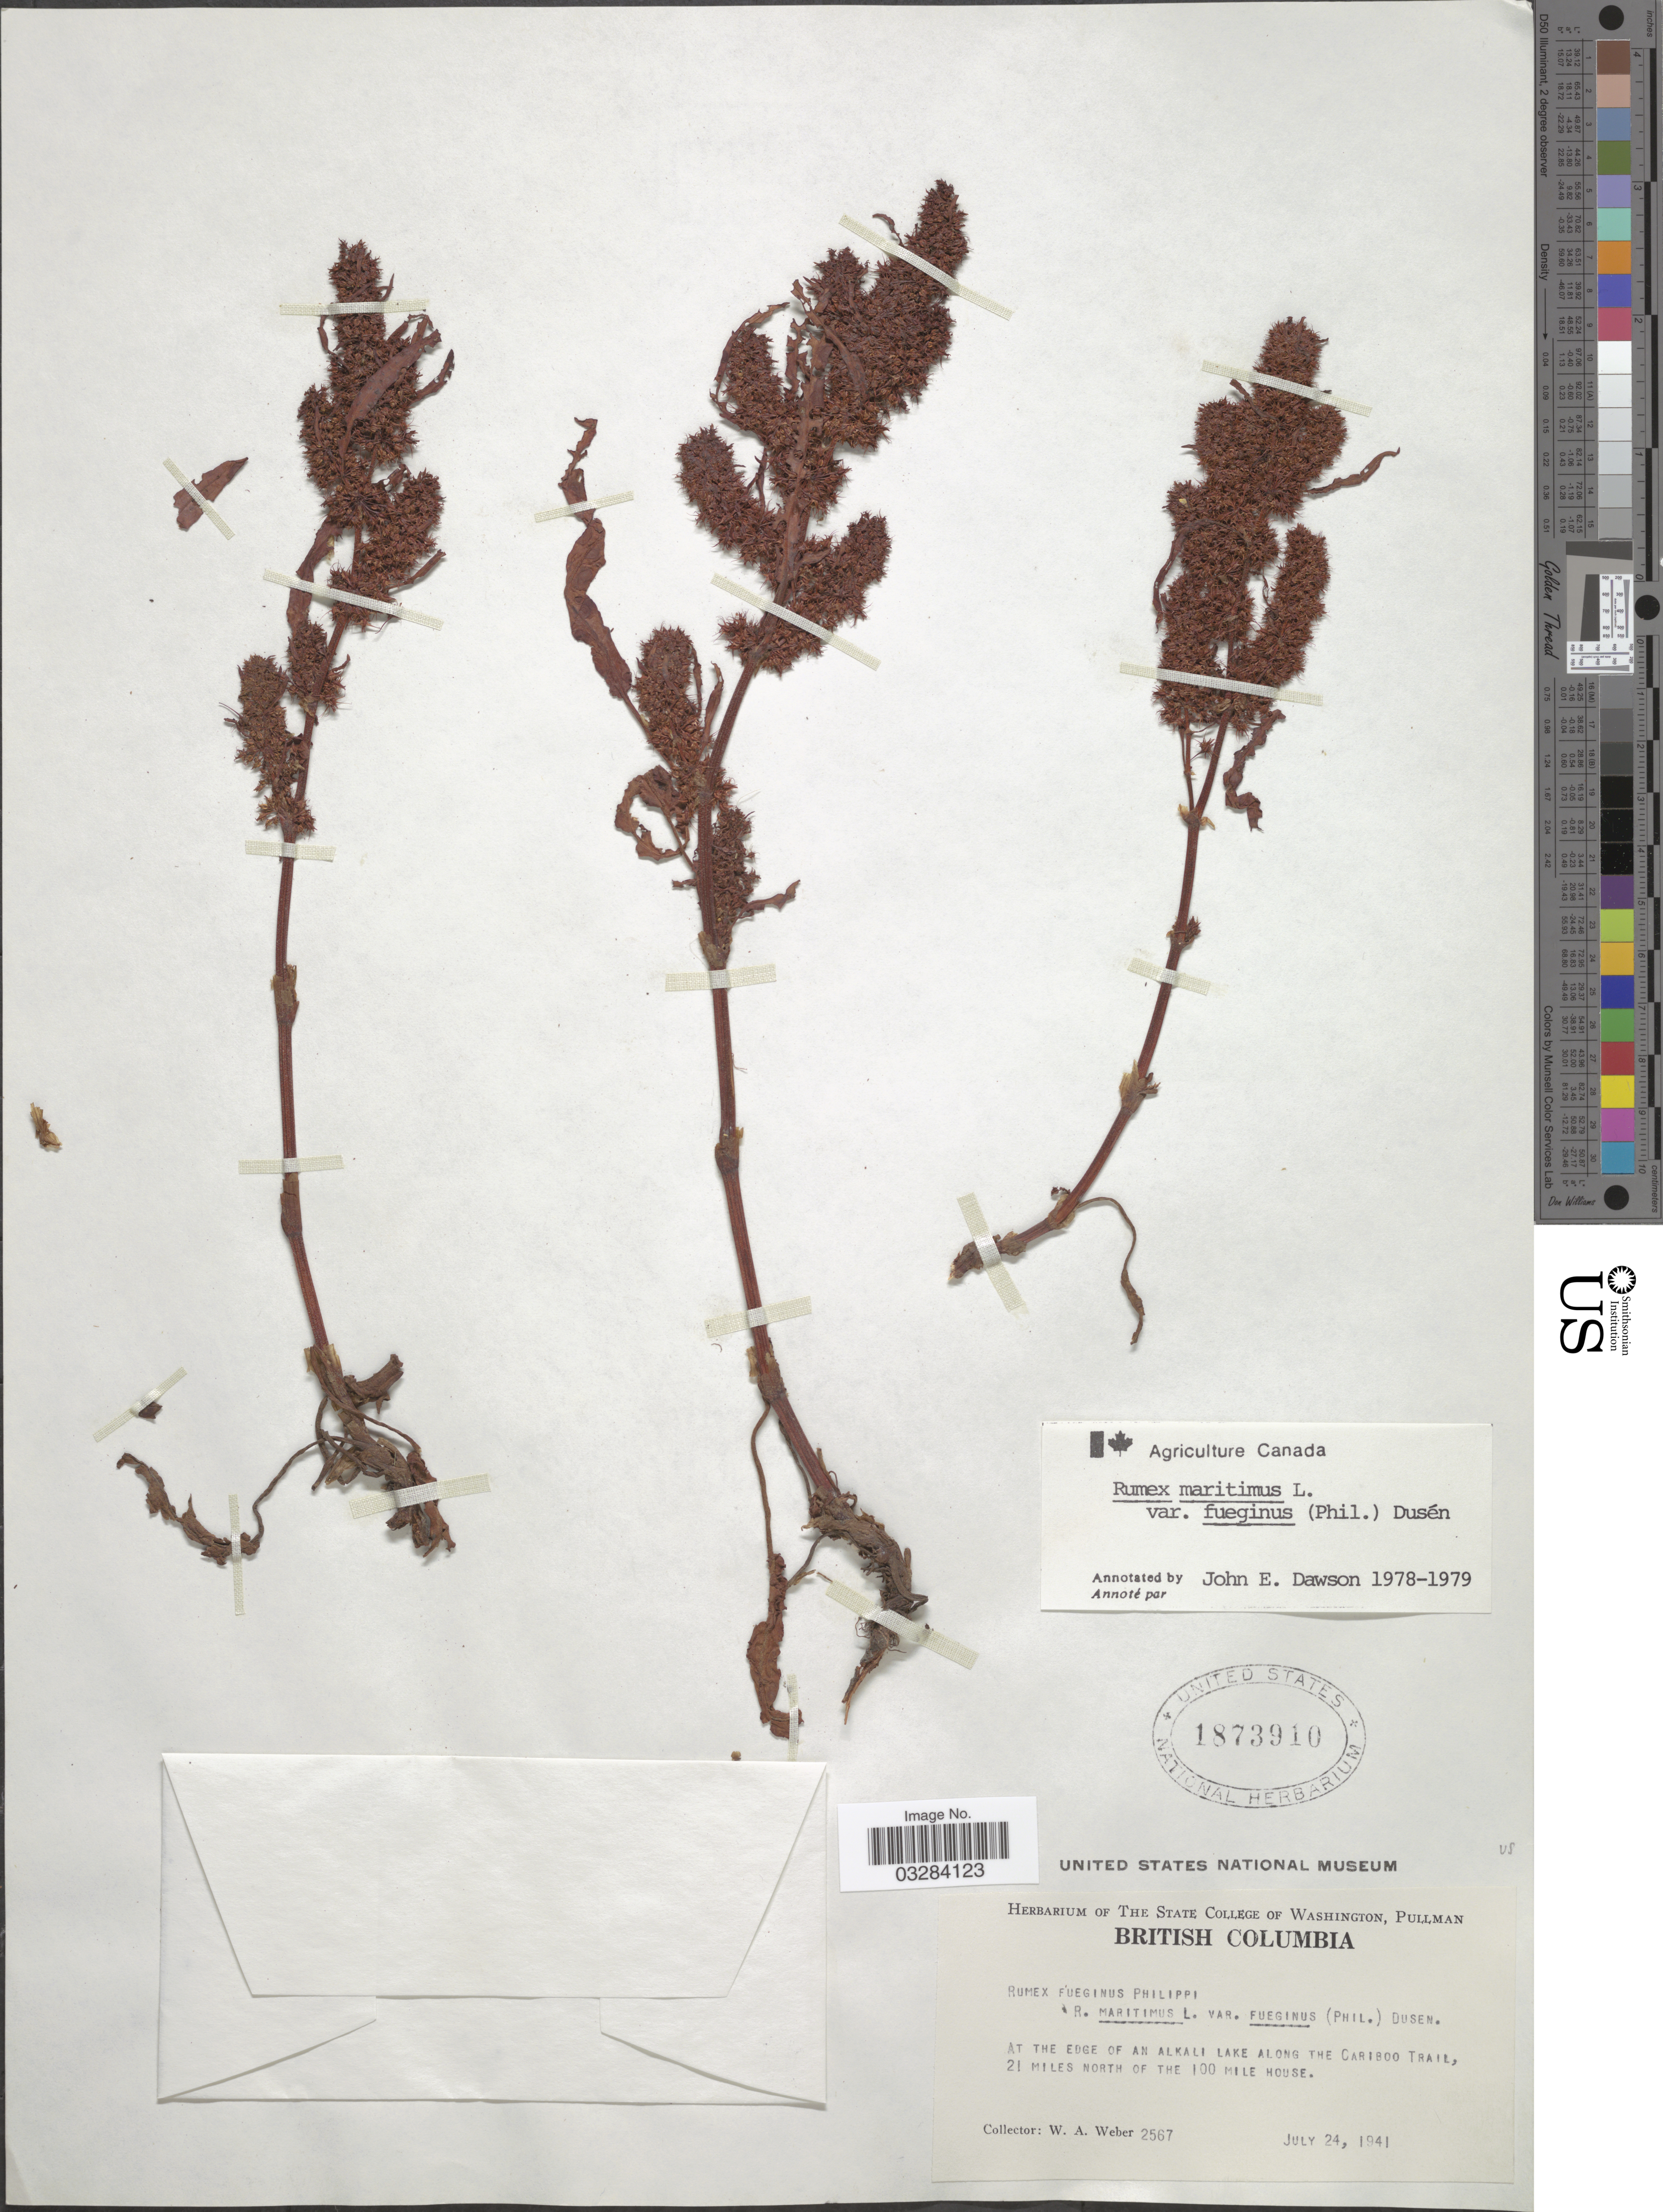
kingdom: Plantae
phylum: Tracheophyta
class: Magnoliopsida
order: Caryophyllales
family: Polygonaceae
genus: Rumex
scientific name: Rumex maritimus var. fueginus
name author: (Phil.) Dusén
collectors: W. A. Weber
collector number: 2567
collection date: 1941-07-24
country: Canada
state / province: British Columbia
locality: At the edge of an Alkali Lake along the Cariboo Trail, 21 miles north of the 100 mile house.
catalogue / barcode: US 1873910